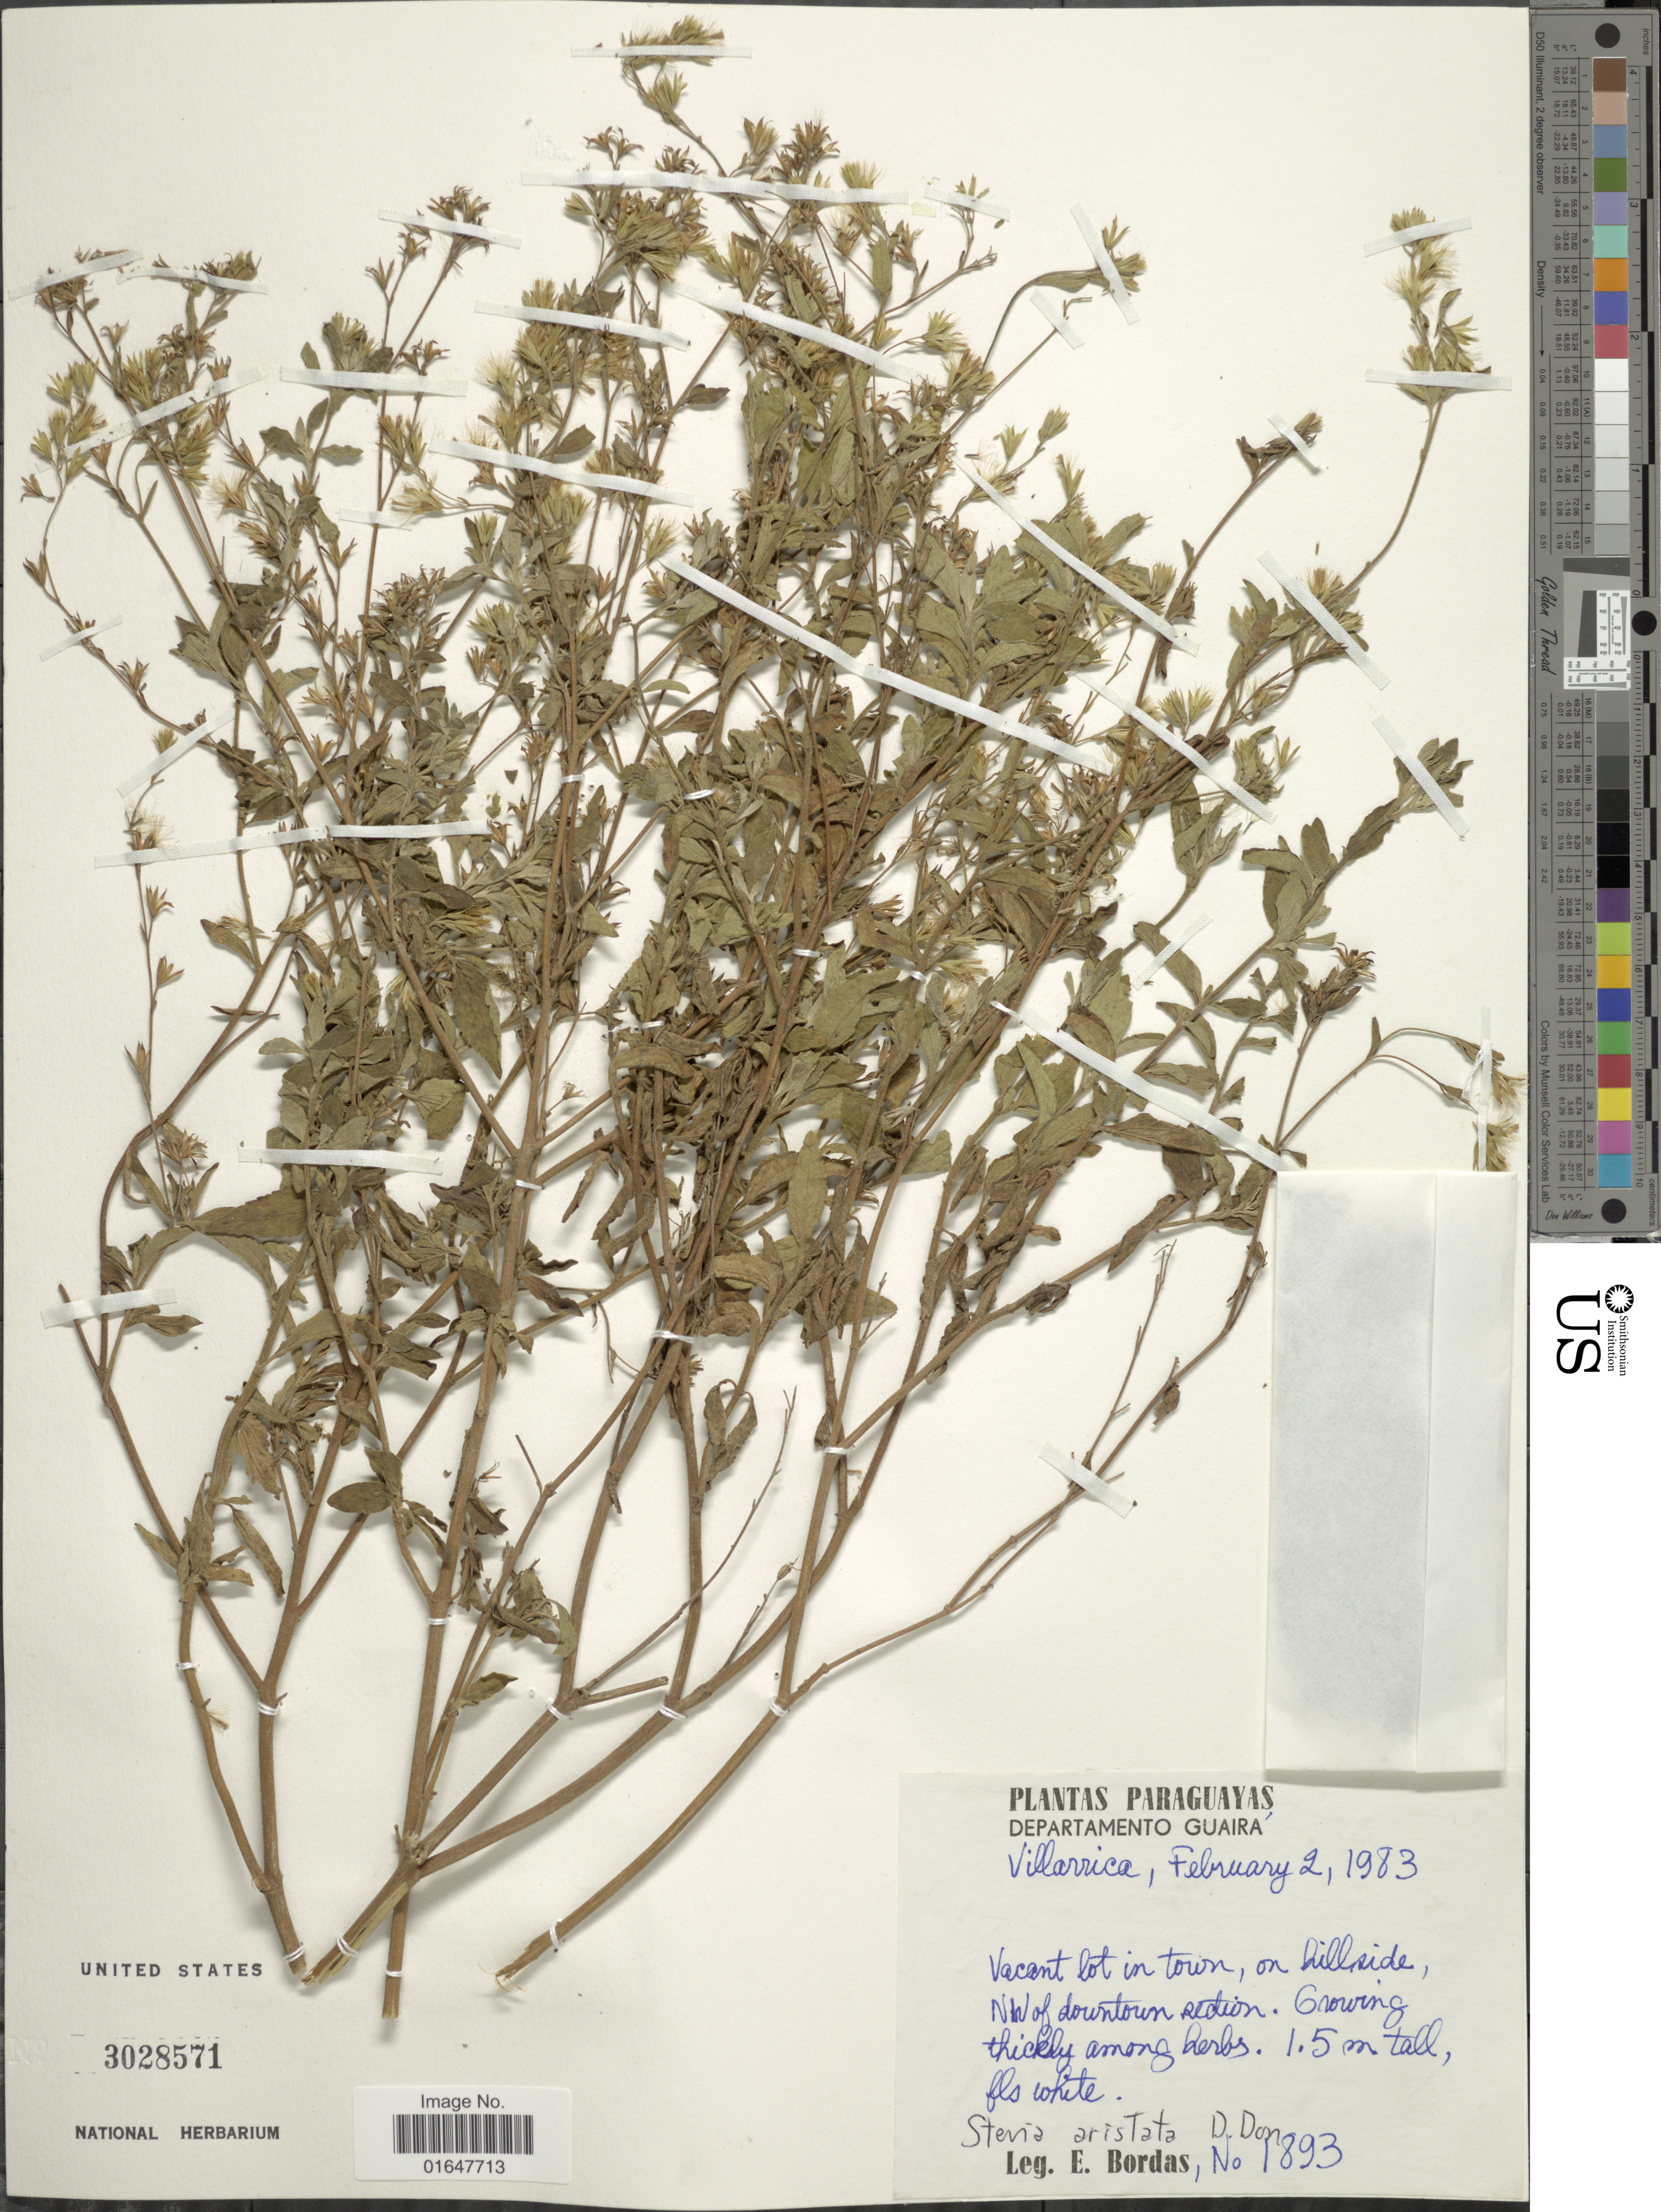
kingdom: Plantae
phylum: Tracheophyta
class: Magnoliopsida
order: Asterales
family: Asteraceae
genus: Stevia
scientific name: Stevia aristata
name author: D. Don ex Hook. & Arn.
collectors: E. Bordas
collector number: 1893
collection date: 1983-02-02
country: Paraguay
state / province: Guaira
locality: Paraguayas, Villarrica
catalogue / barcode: US 3028571